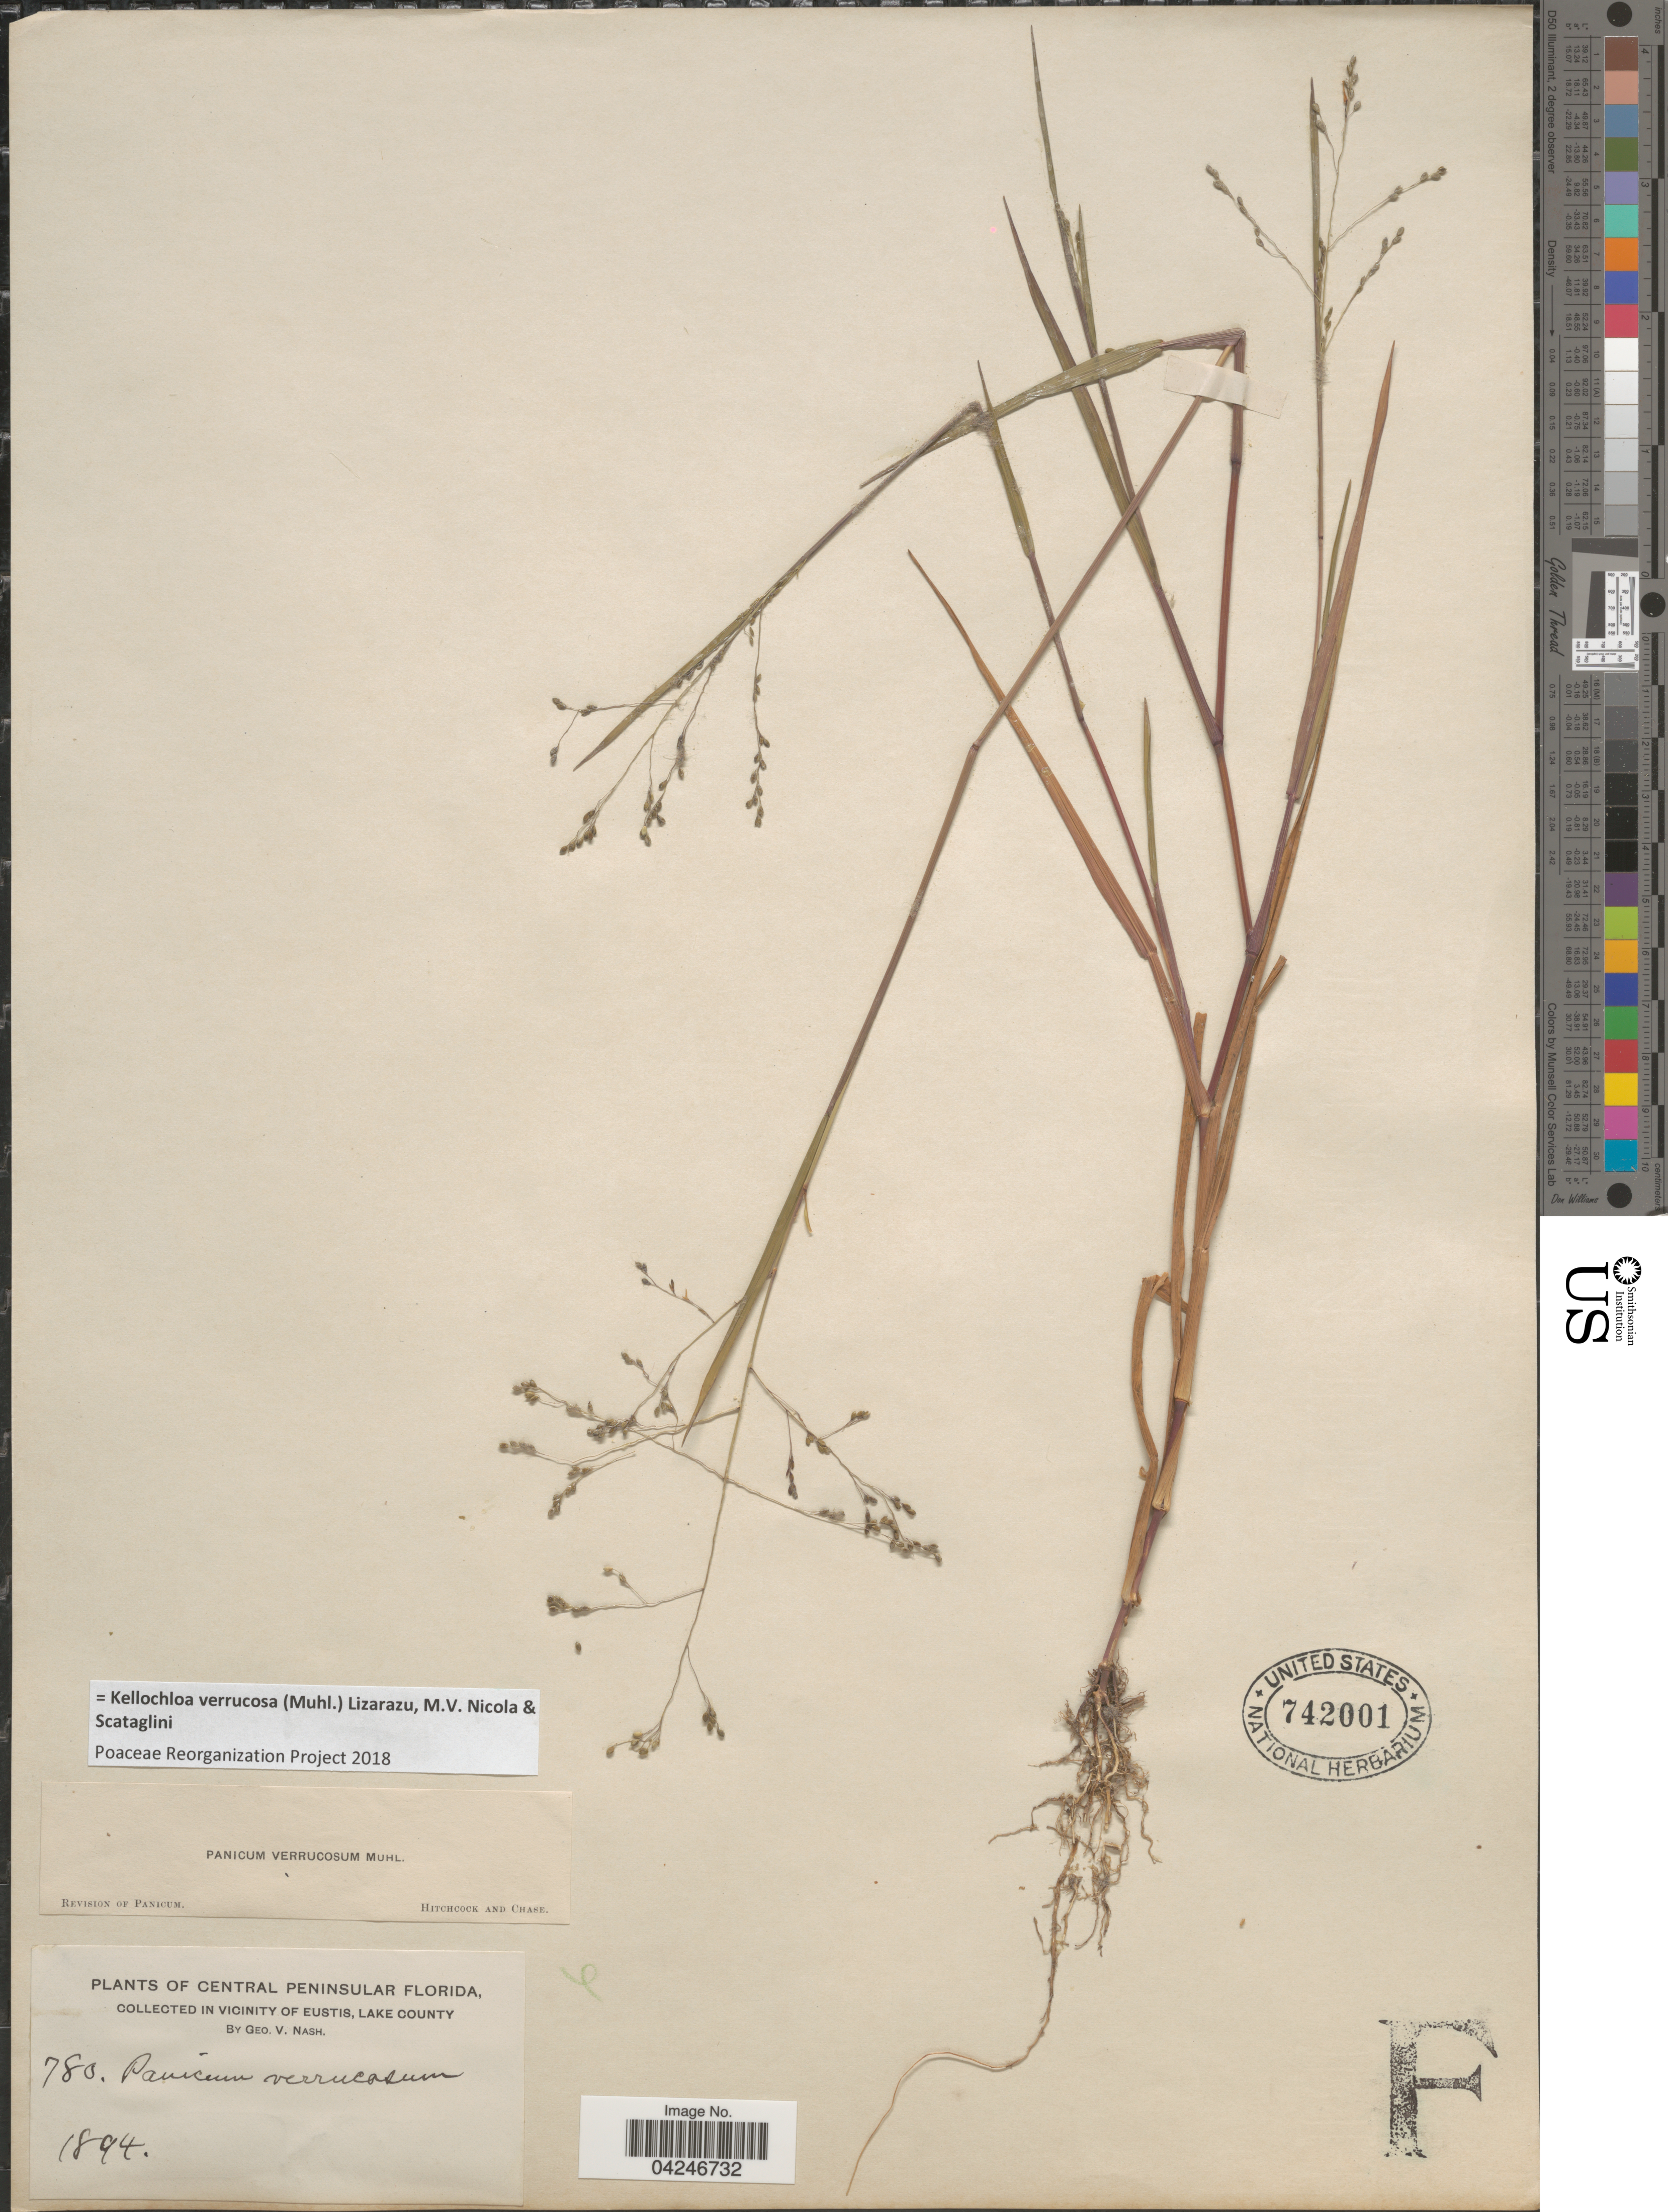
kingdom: Plantae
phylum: Tracheophyta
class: Liliopsida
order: Poales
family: Poaceae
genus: Kellochloa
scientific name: Kellochloa verrucosa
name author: (Muhl.) Lizarazu et al.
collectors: G. V. Nash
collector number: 780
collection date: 1894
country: United States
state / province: Florida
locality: Central Peninsular Florida, in vicinity of Eustis, Lake County.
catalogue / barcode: US 742001